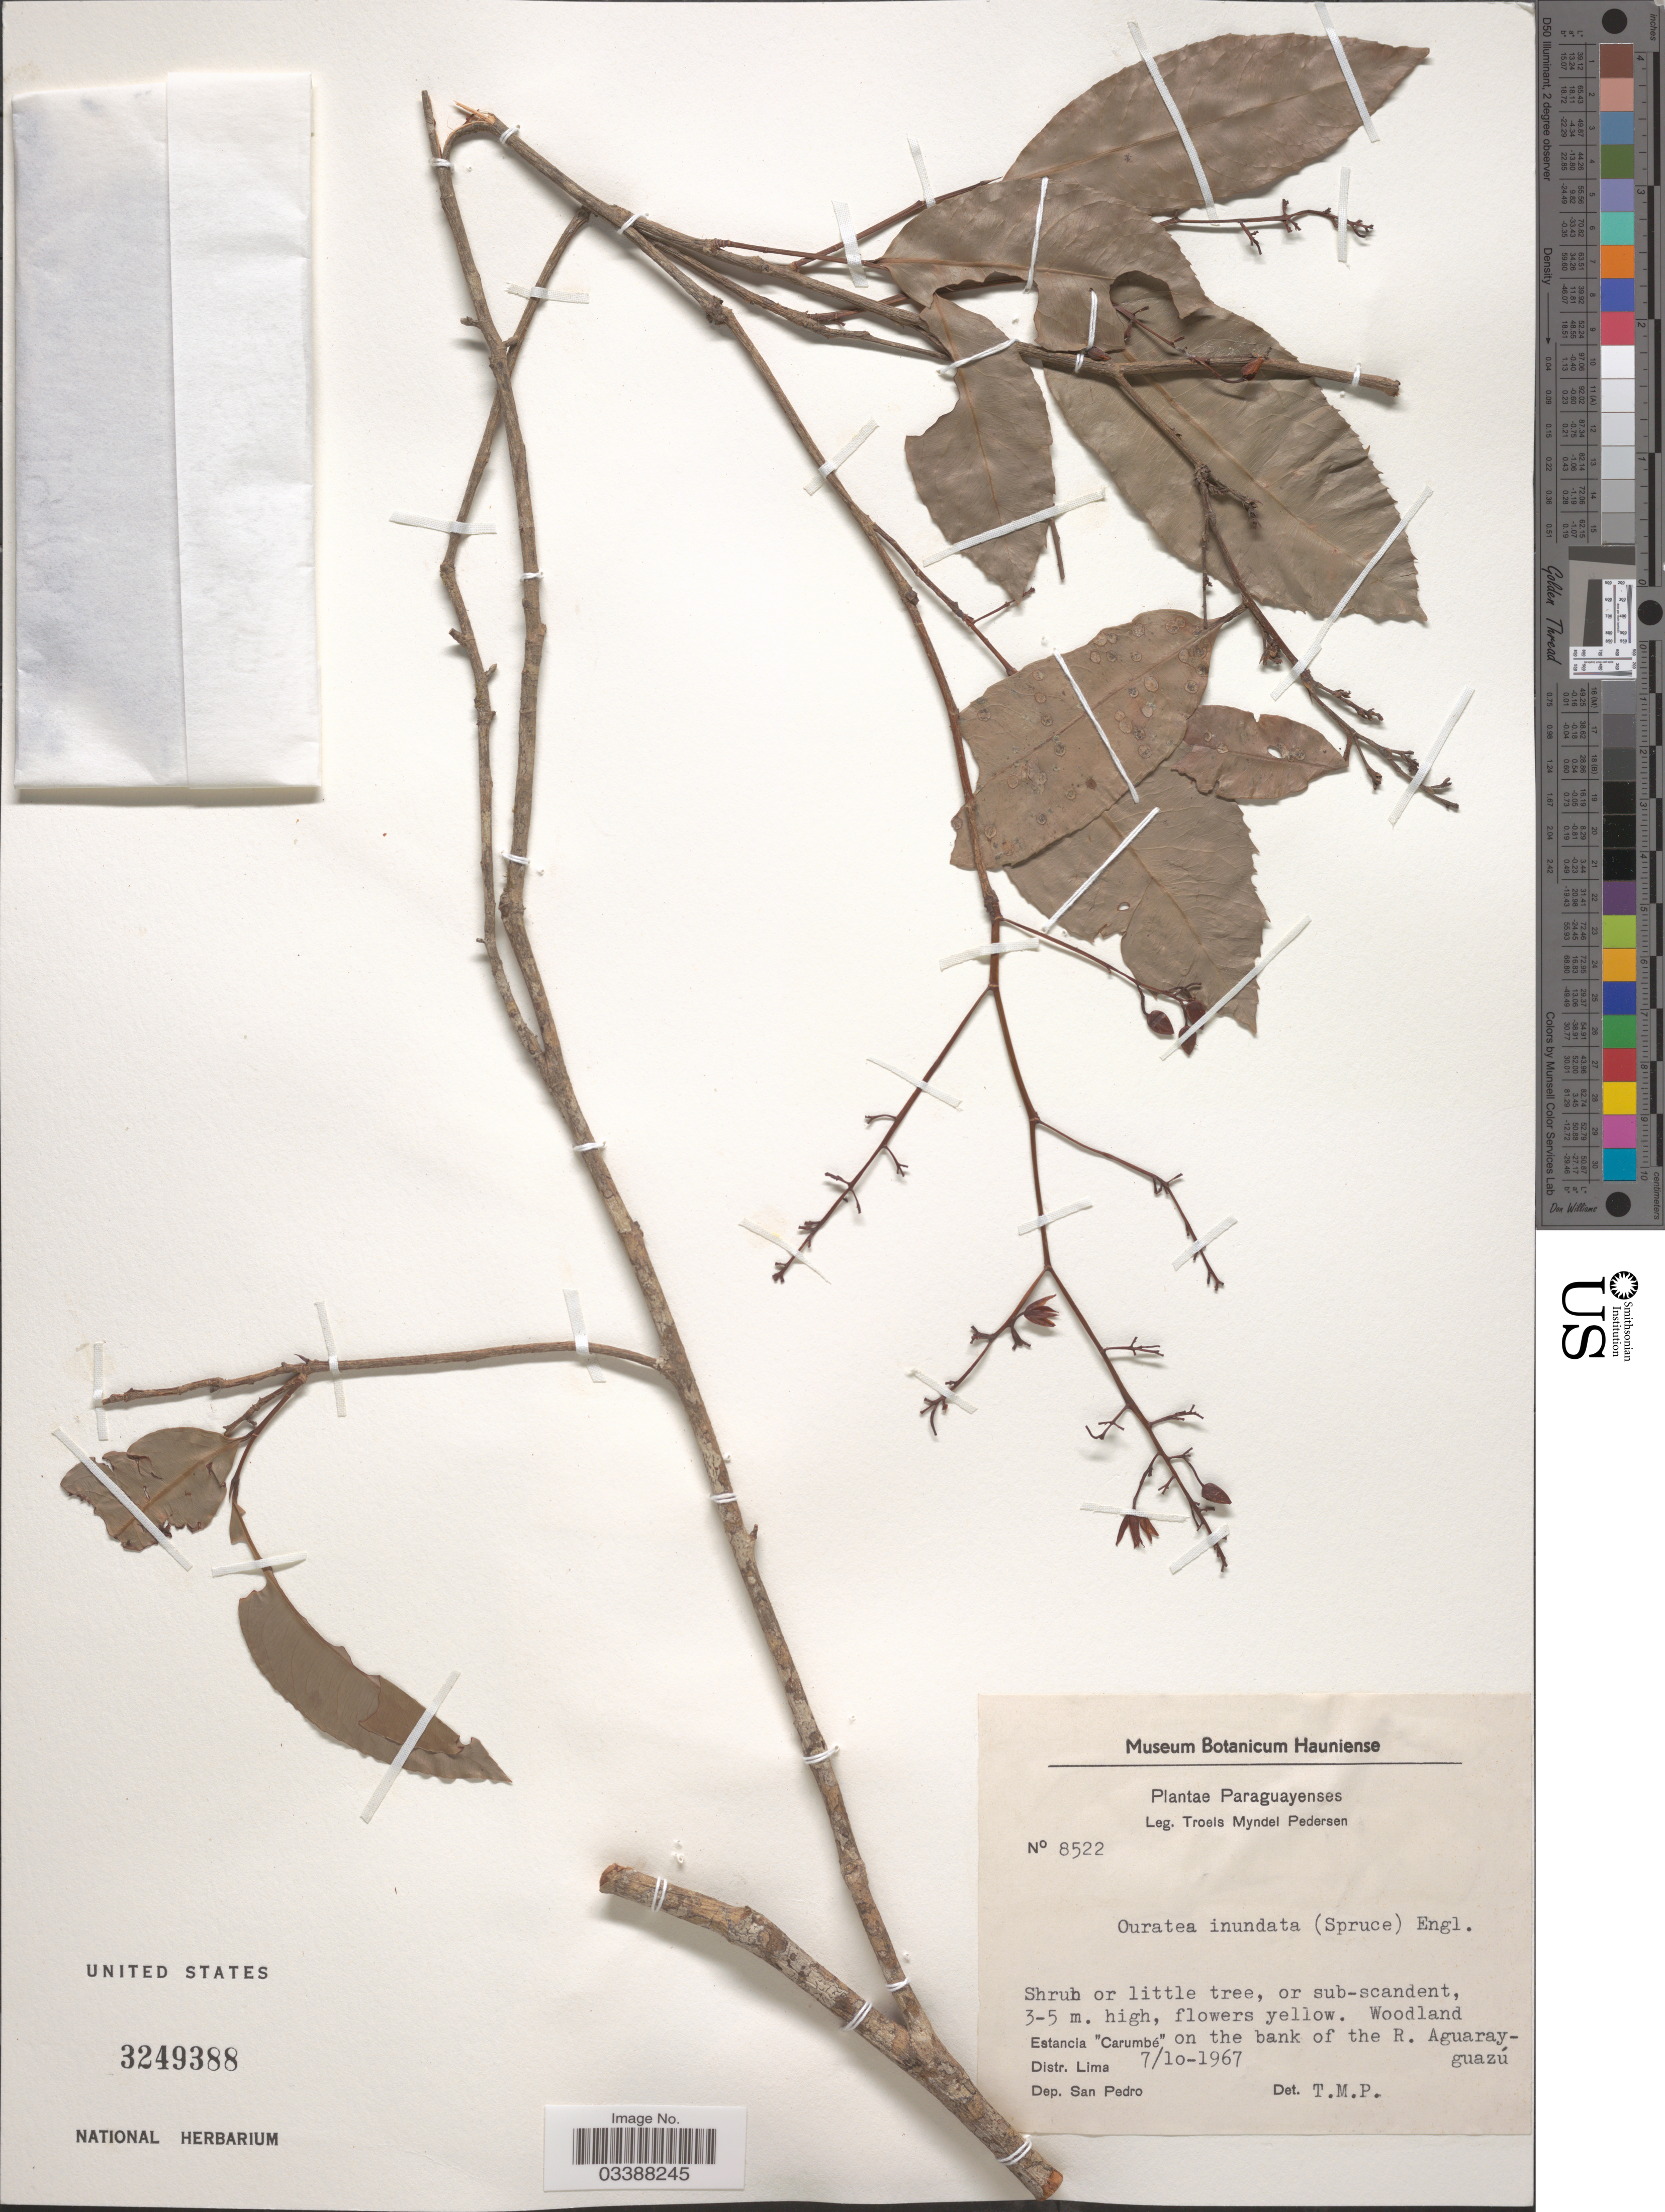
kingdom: Plantae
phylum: Tracheophyta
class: Magnoliopsida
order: Malpighiales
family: Ochnaceae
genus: Ouratea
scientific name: Ouratea inundata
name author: Engl.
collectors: T. Pederson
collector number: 8522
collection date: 1967-10-07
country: Paraguay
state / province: San Pedro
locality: Woodland on the bank of the R. Aguarayguazú. Estancia "Carumbé". Distr. Lima. Dep. San Pedro.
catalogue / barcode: US 3249388